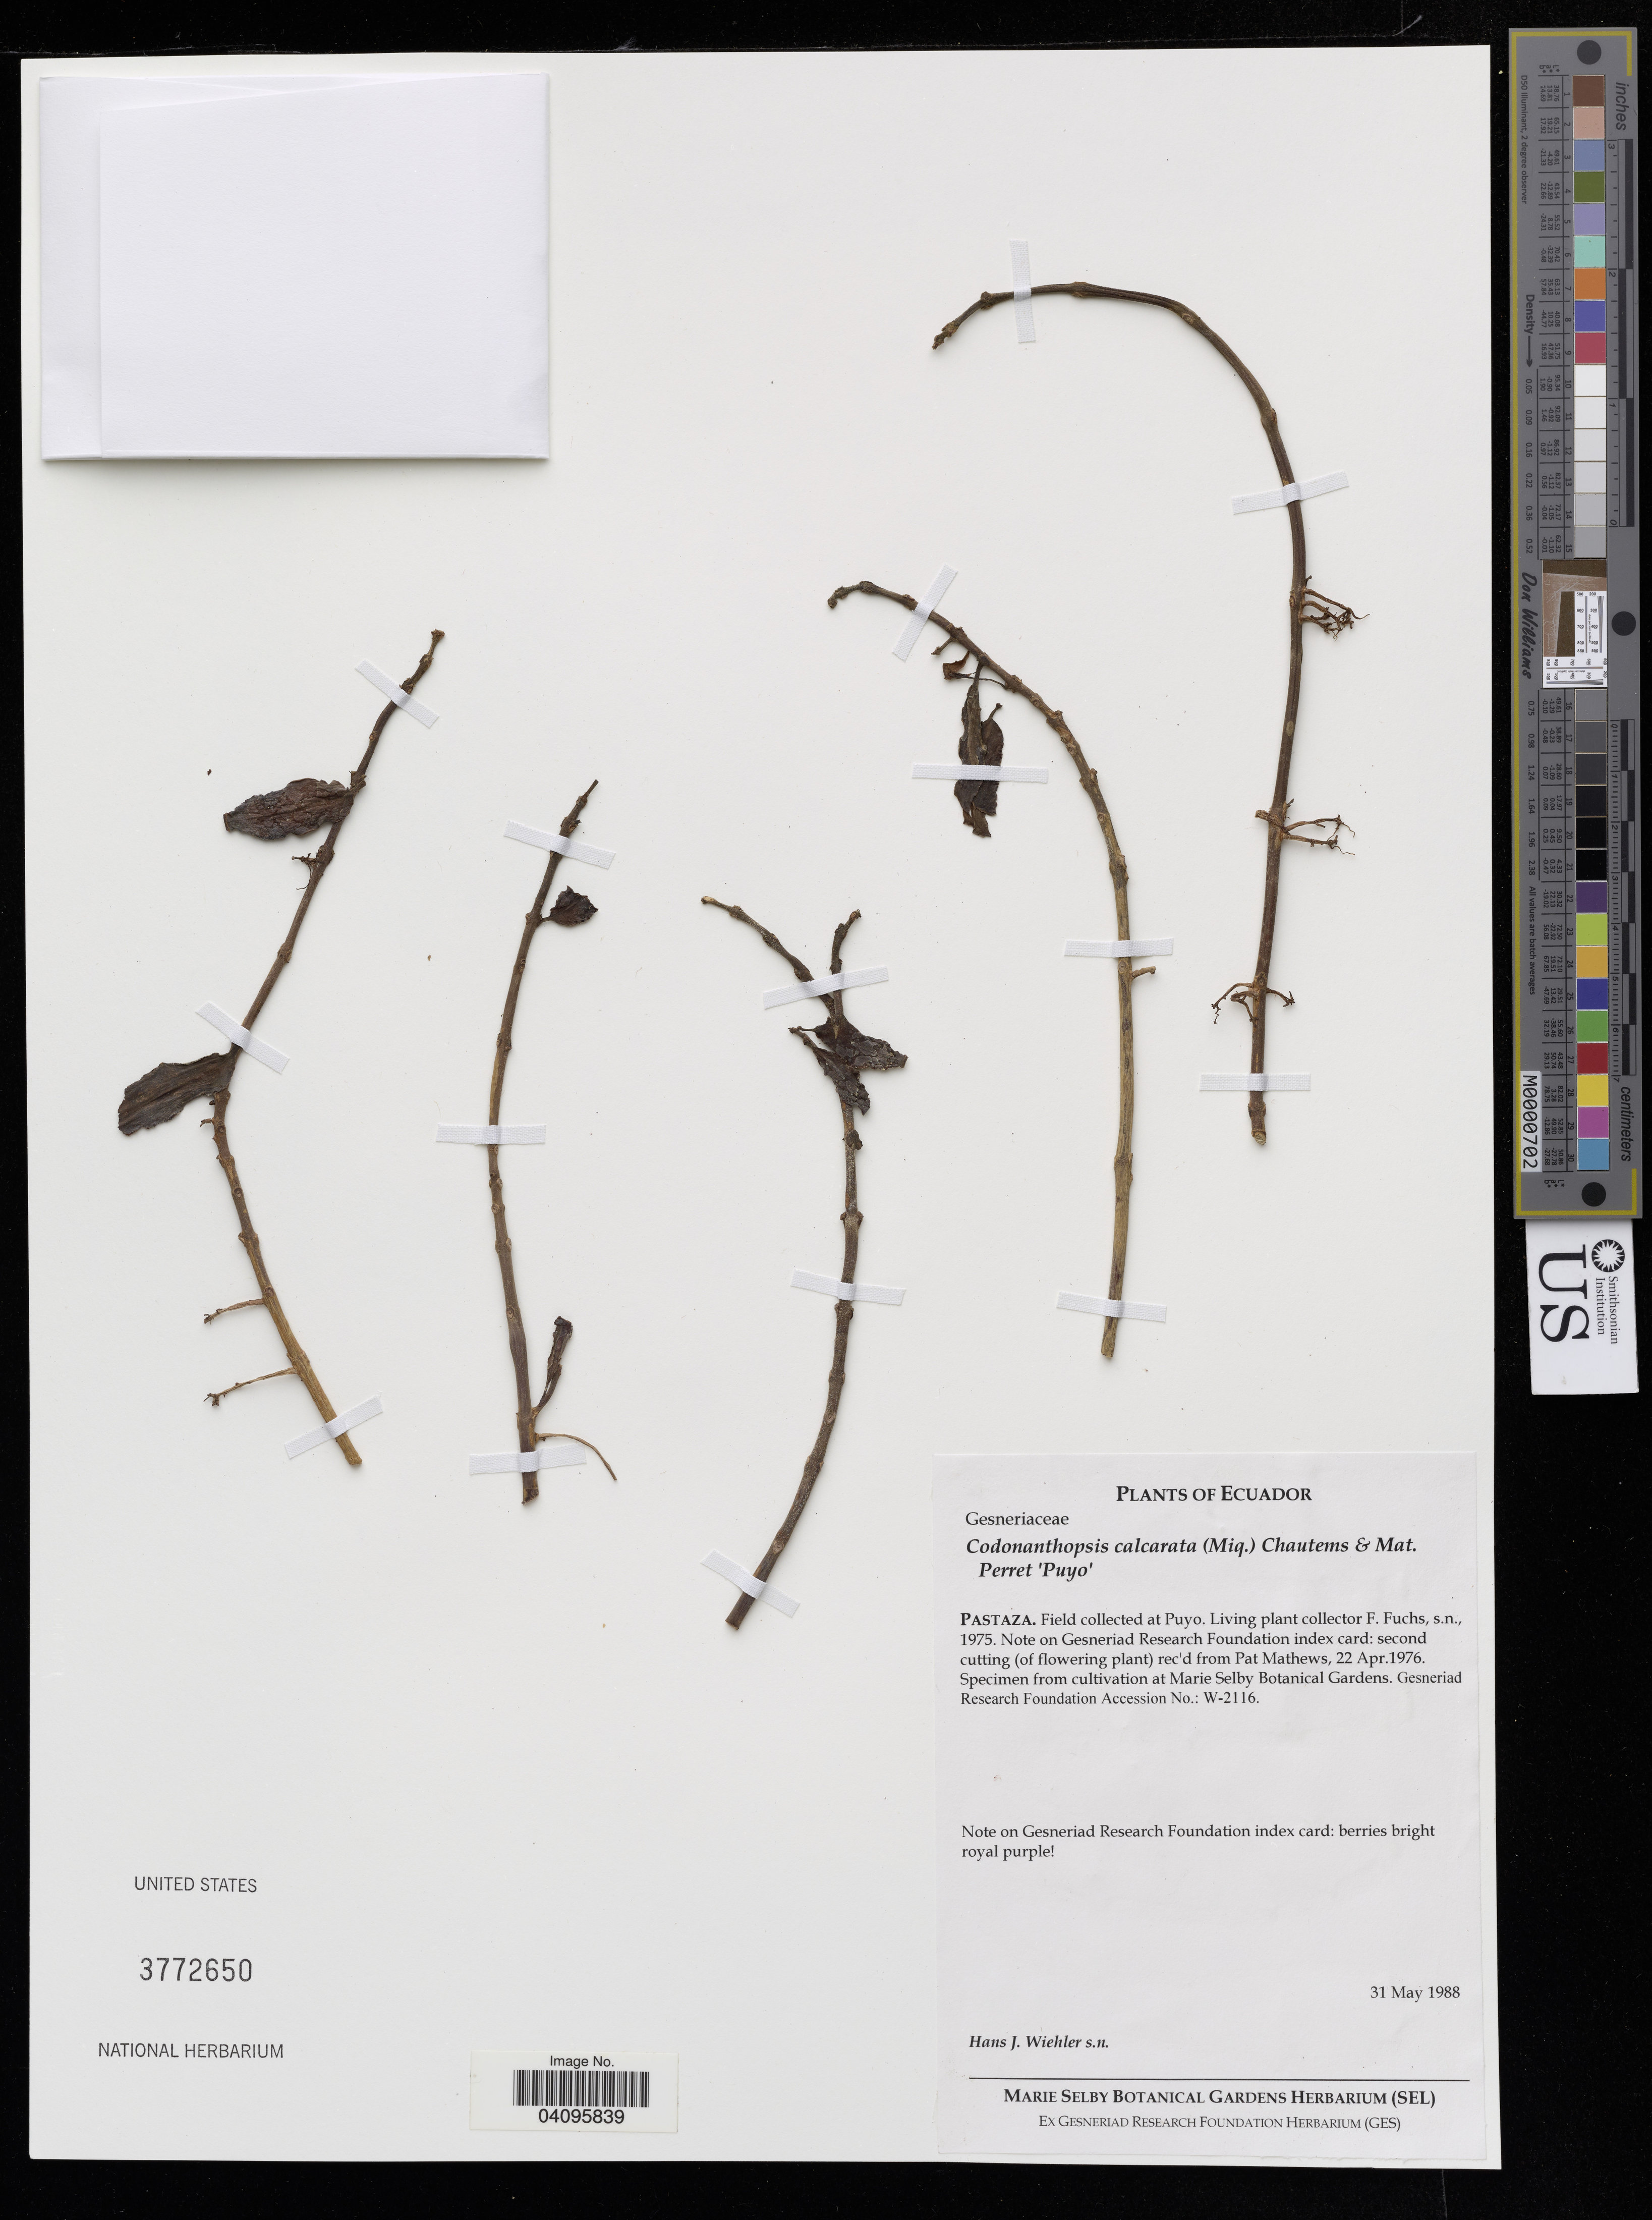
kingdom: Plantae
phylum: Tracheophyta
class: Magnoliopsida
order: Lamiales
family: Gesneriaceae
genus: Codonanthopsis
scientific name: Codonanthopsis calcarata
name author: (Miq.) Chautems & Mat.Perret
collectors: H. J. Wiehler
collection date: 1988-05-31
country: Ecuador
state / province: Pastaza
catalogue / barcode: US 3772650